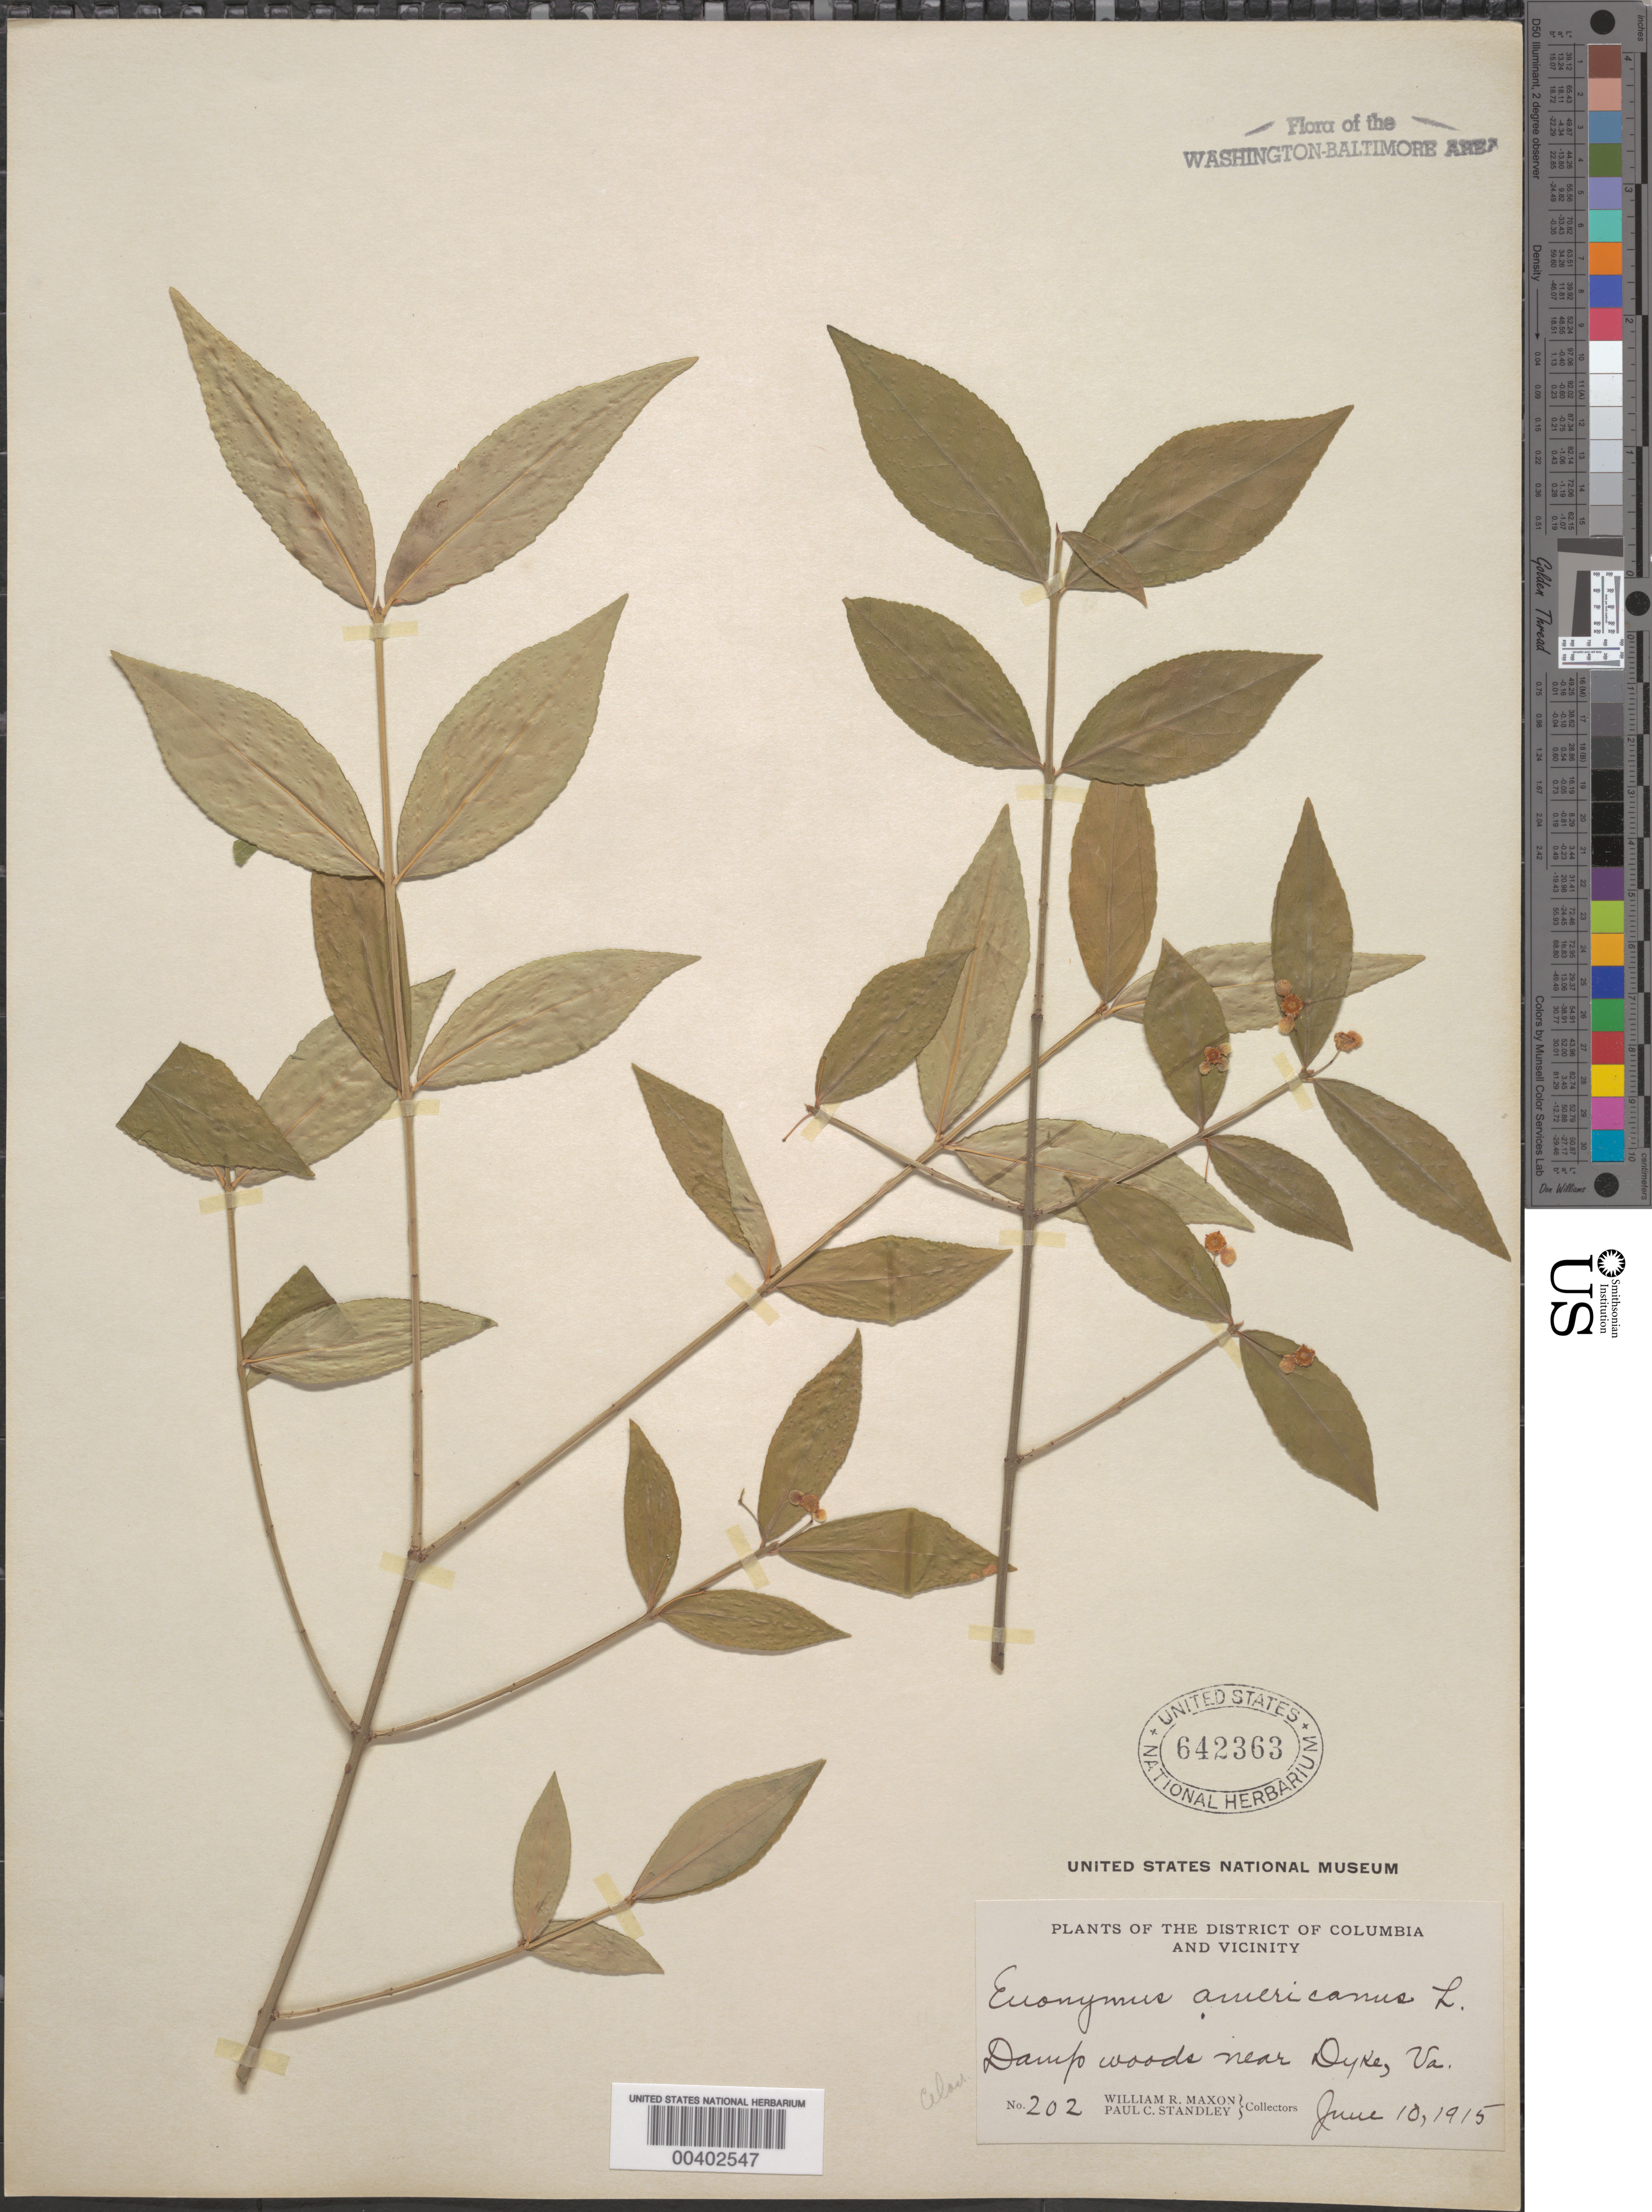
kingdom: Plantae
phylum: Tracheophyta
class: Magnoliopsida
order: Celastrales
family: Celastraceae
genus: Euonymus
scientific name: Euonymus americanus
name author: L.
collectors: W. R. Maxon & P. C. Standley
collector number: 202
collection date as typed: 10 Jun 1915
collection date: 1915-06-10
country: United States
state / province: Virginia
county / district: Fairfax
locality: near Dyke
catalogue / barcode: US 642363